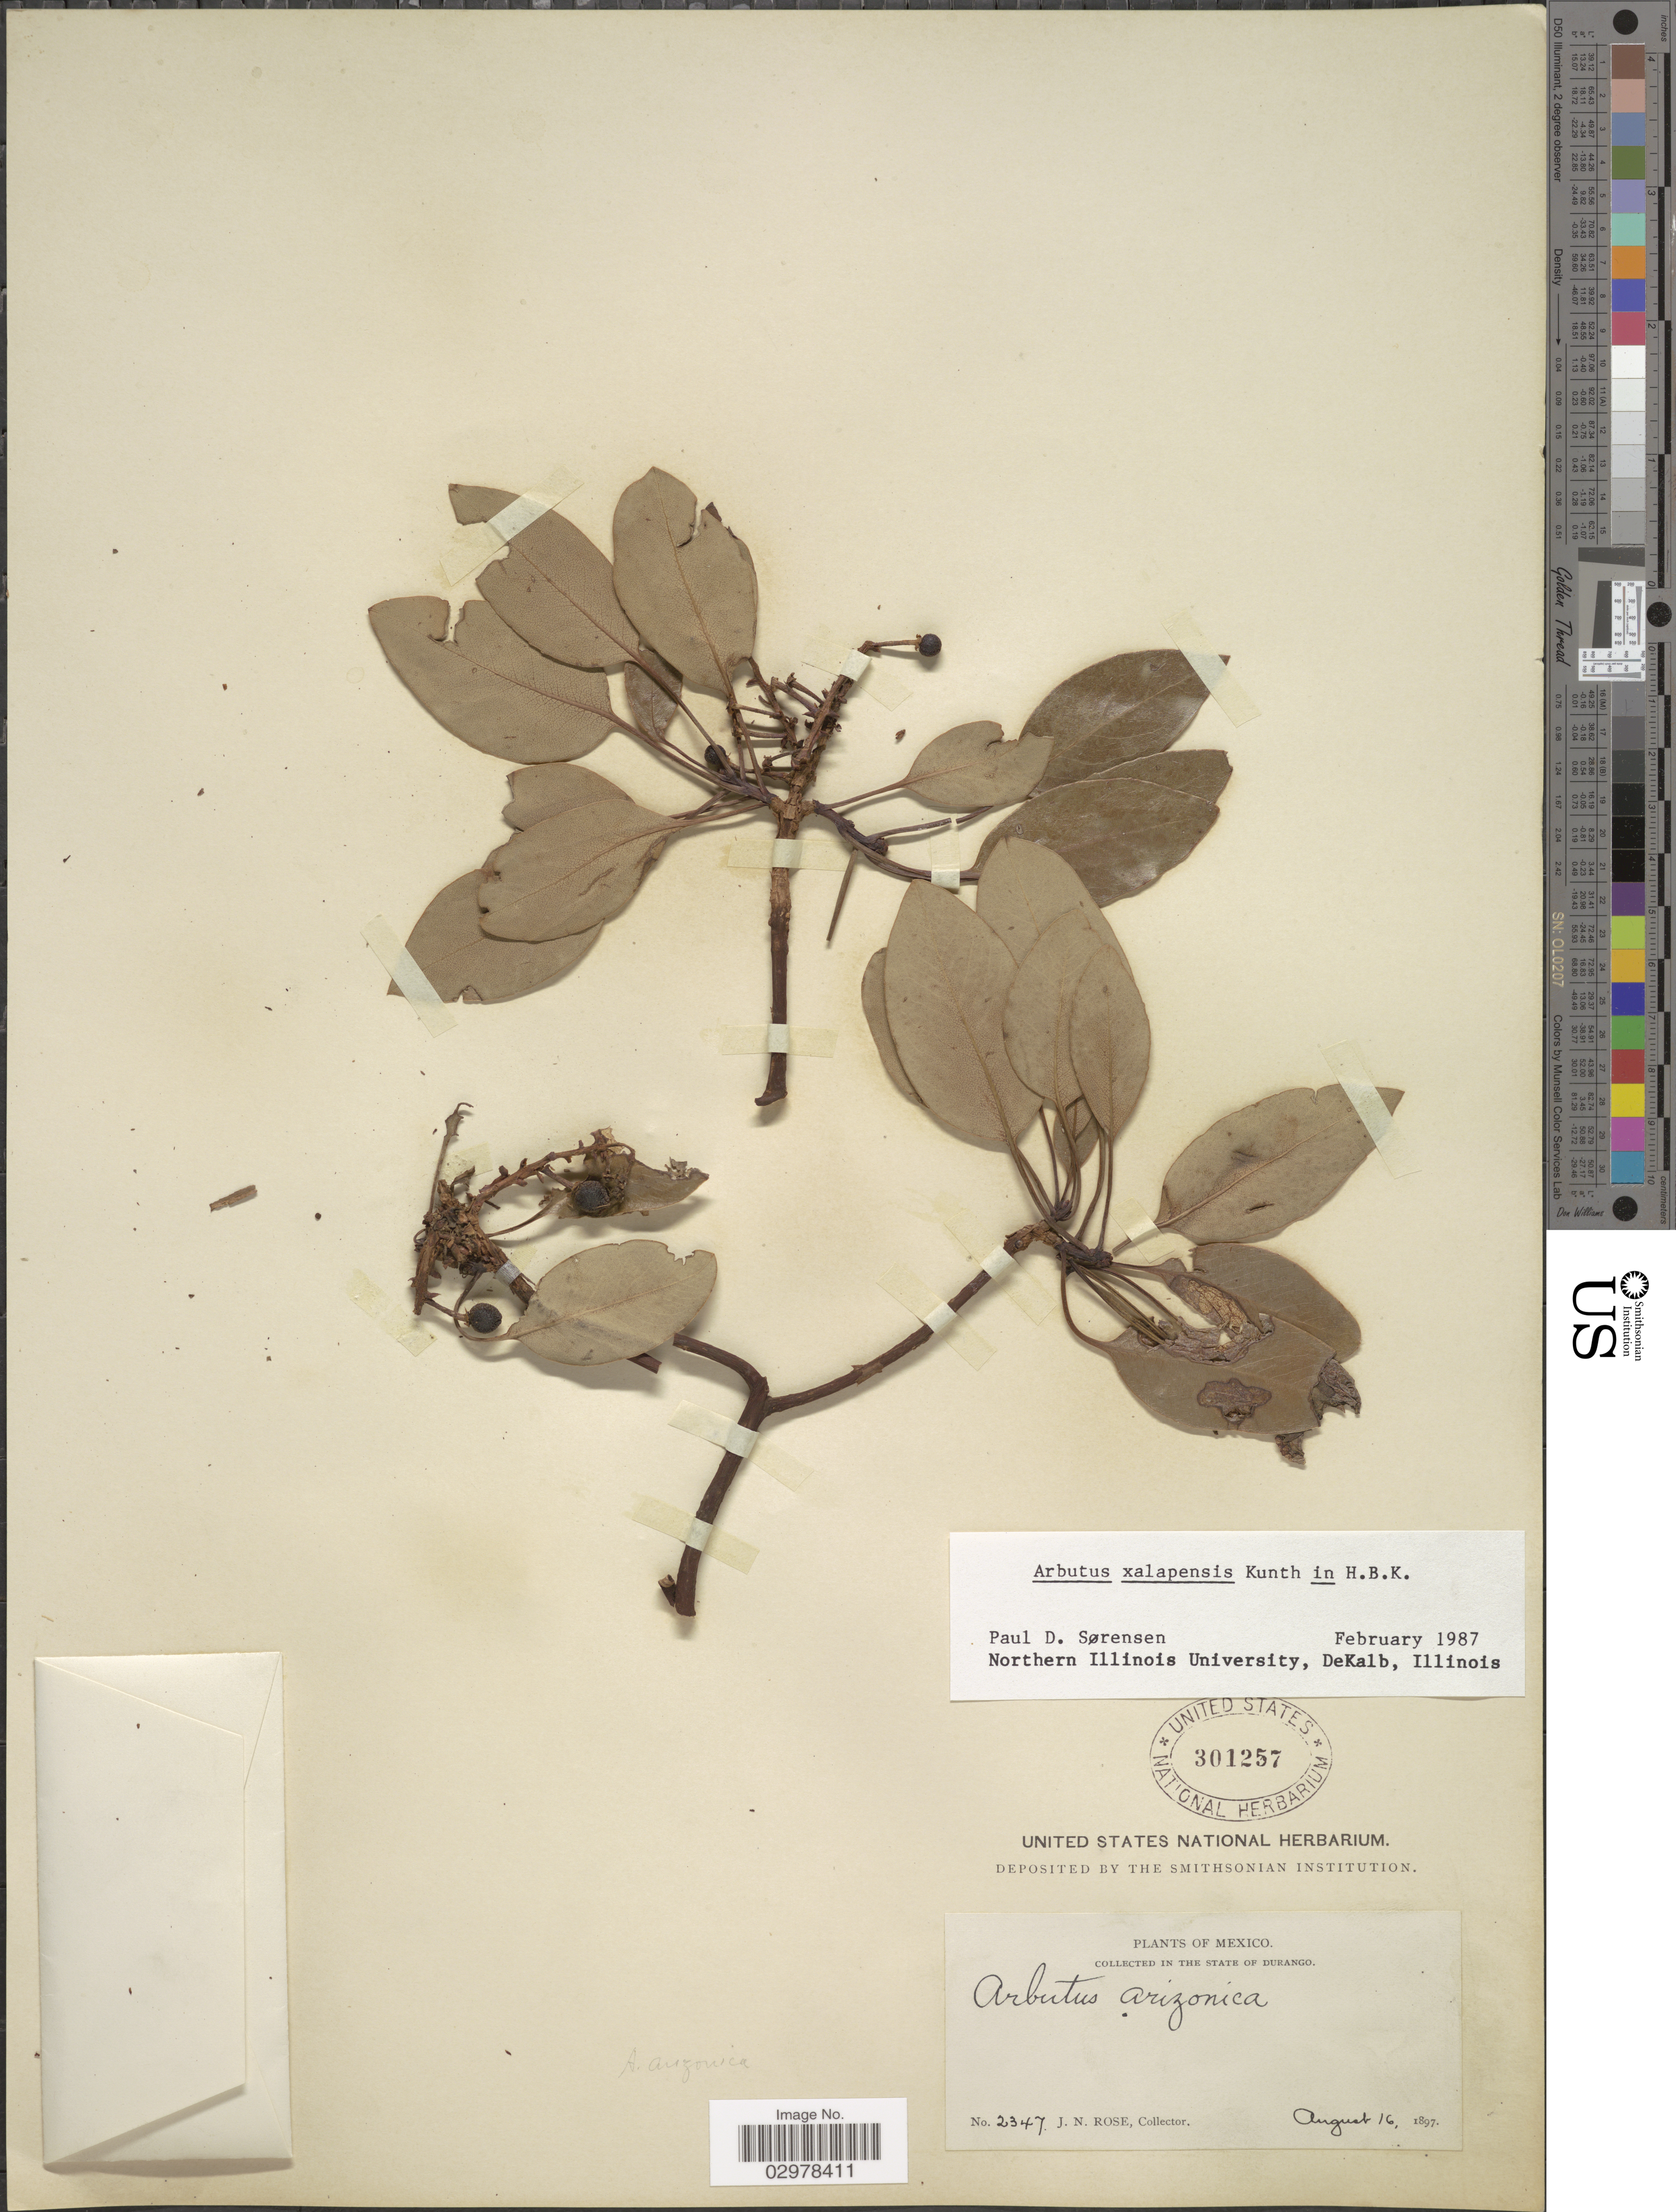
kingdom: Plantae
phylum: Tracheophyta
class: Magnoliopsida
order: Ericales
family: Ericaceae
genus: Arbutus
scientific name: Arbutus xalapensis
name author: Kunth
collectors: J. N. Rose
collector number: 2347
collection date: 1897-08-16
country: Mexico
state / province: Durango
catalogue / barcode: US 301257